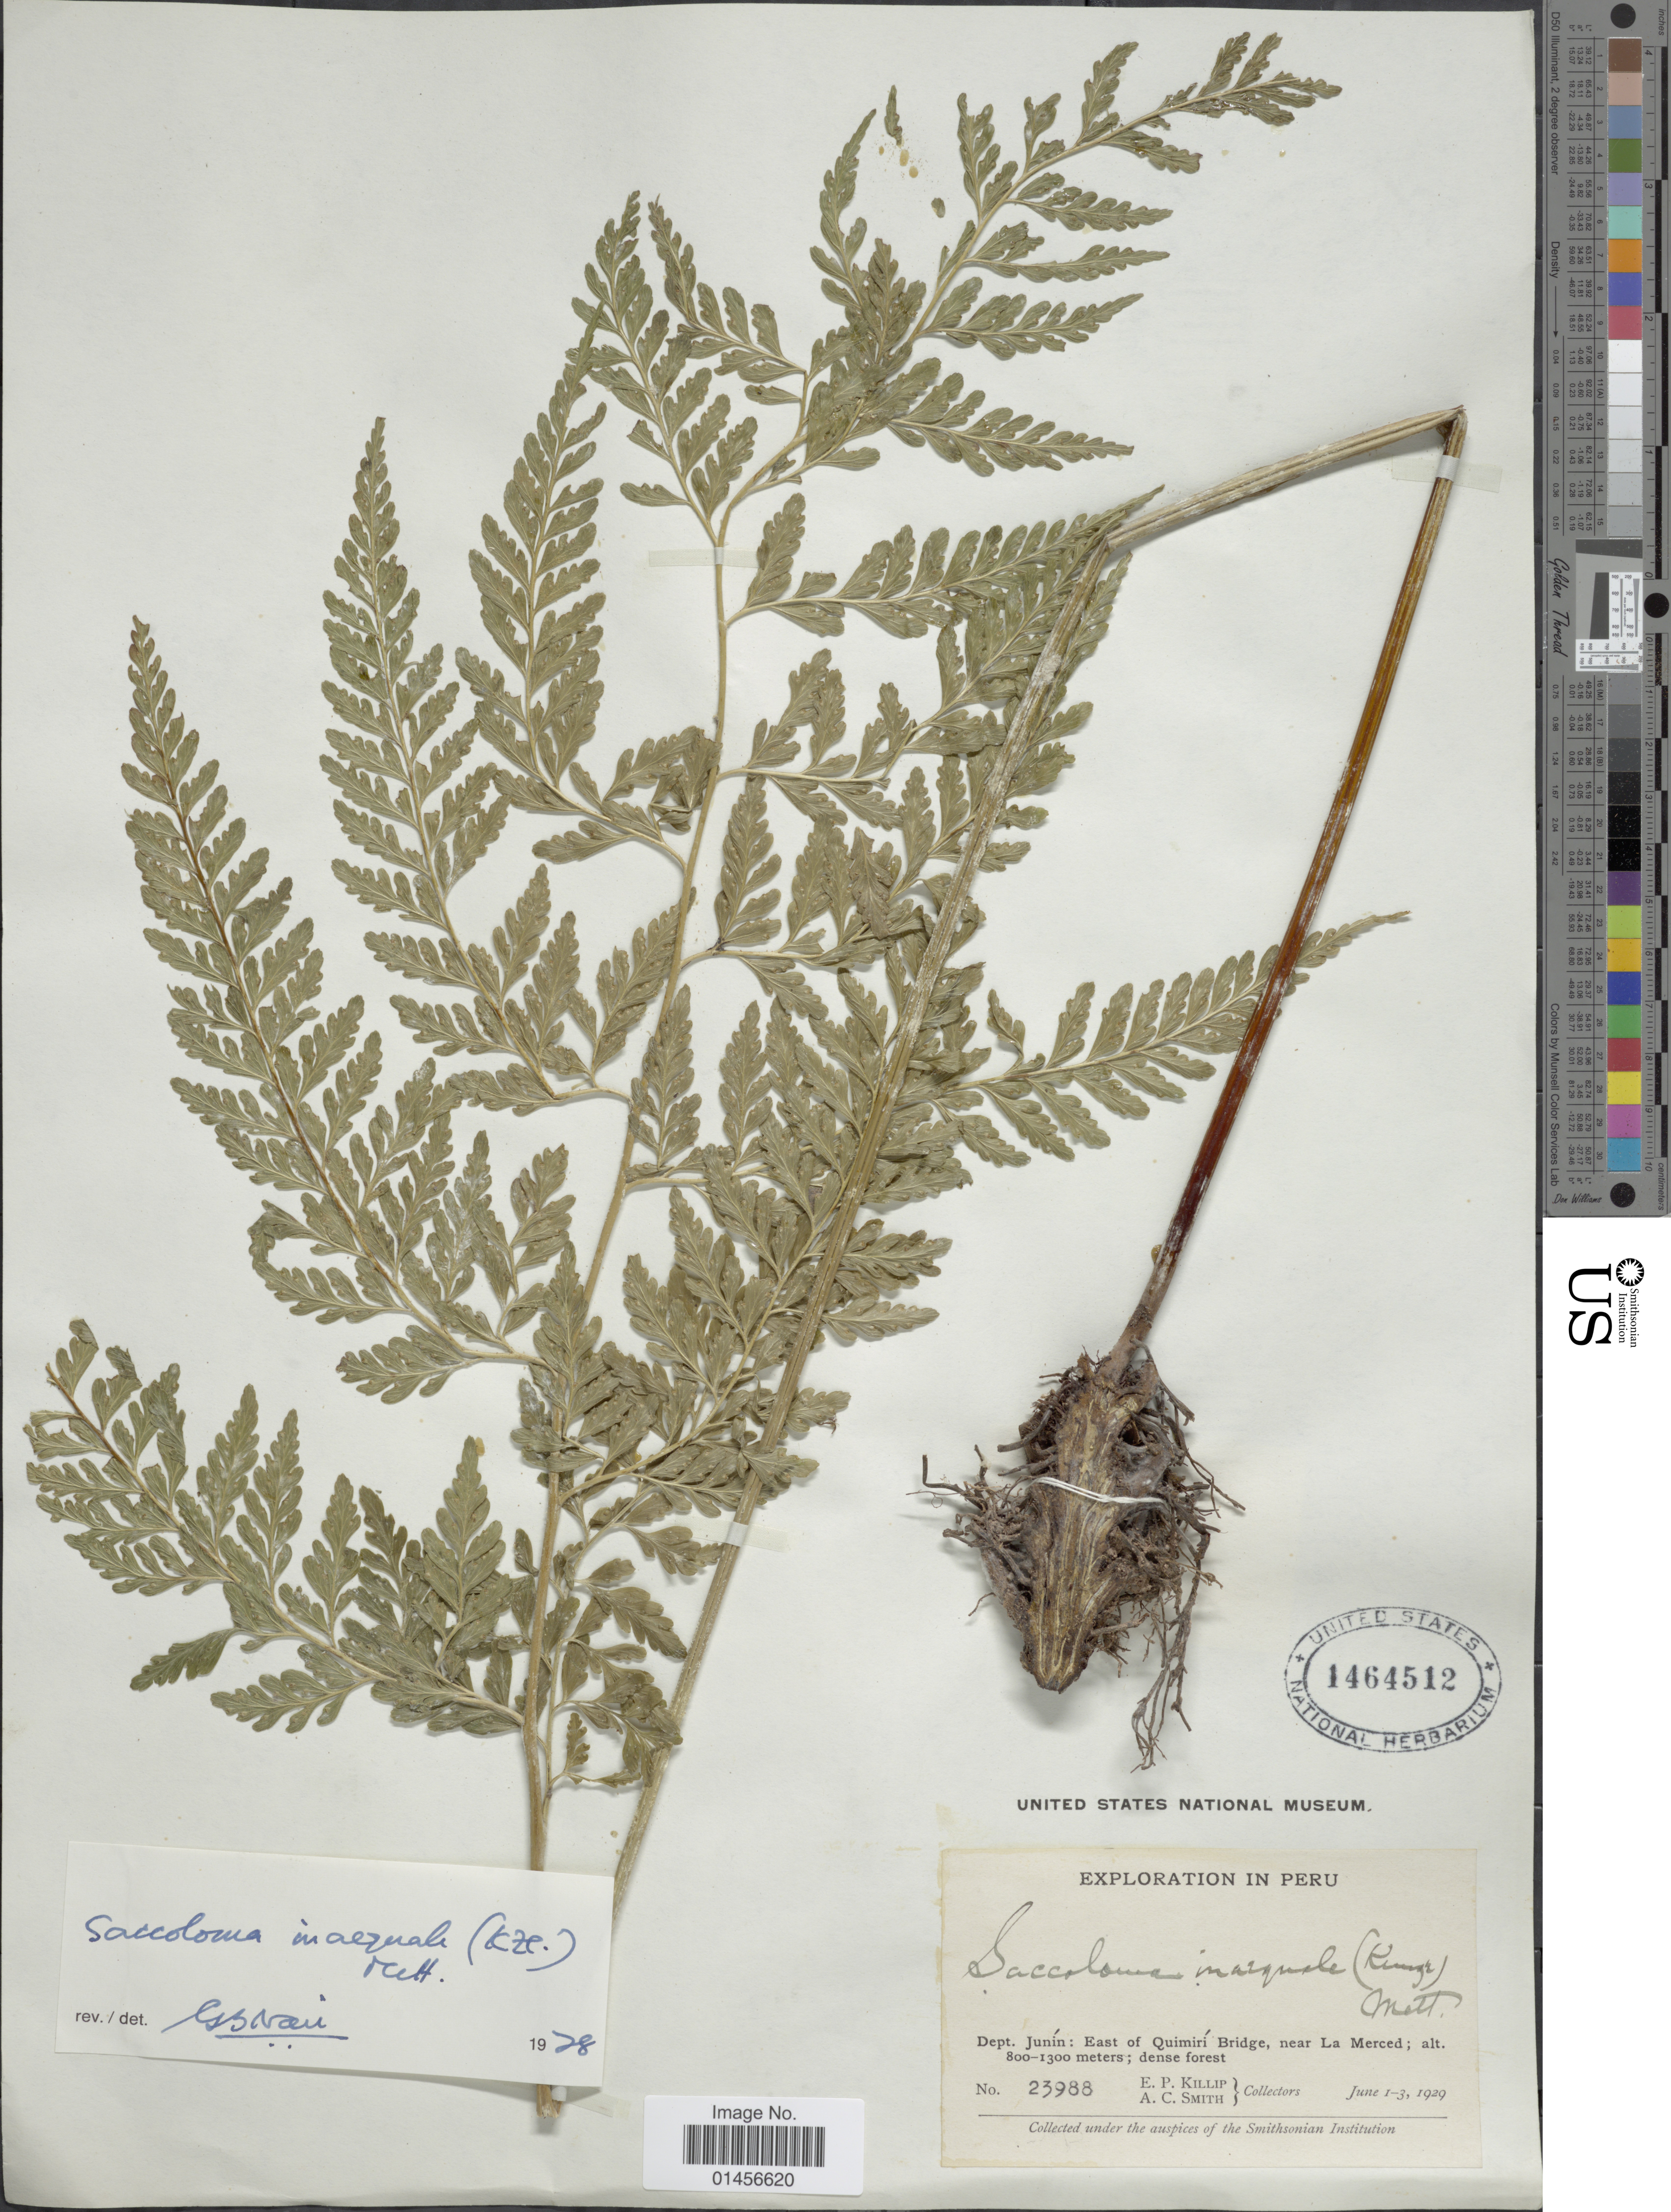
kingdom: Plantae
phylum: Tracheophyta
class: Polypodiopsida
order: Polypodiales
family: Saccolomataceae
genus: Saccoloma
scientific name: Saccoloma inaequale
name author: (Kunze) Mett.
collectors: E. P. Killip & A. C. Smith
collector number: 23988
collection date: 1929-06-01/1929-06-03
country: Peru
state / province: Junín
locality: East of Quimirí Bridge, near La Merced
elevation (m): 800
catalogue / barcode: US 1464512